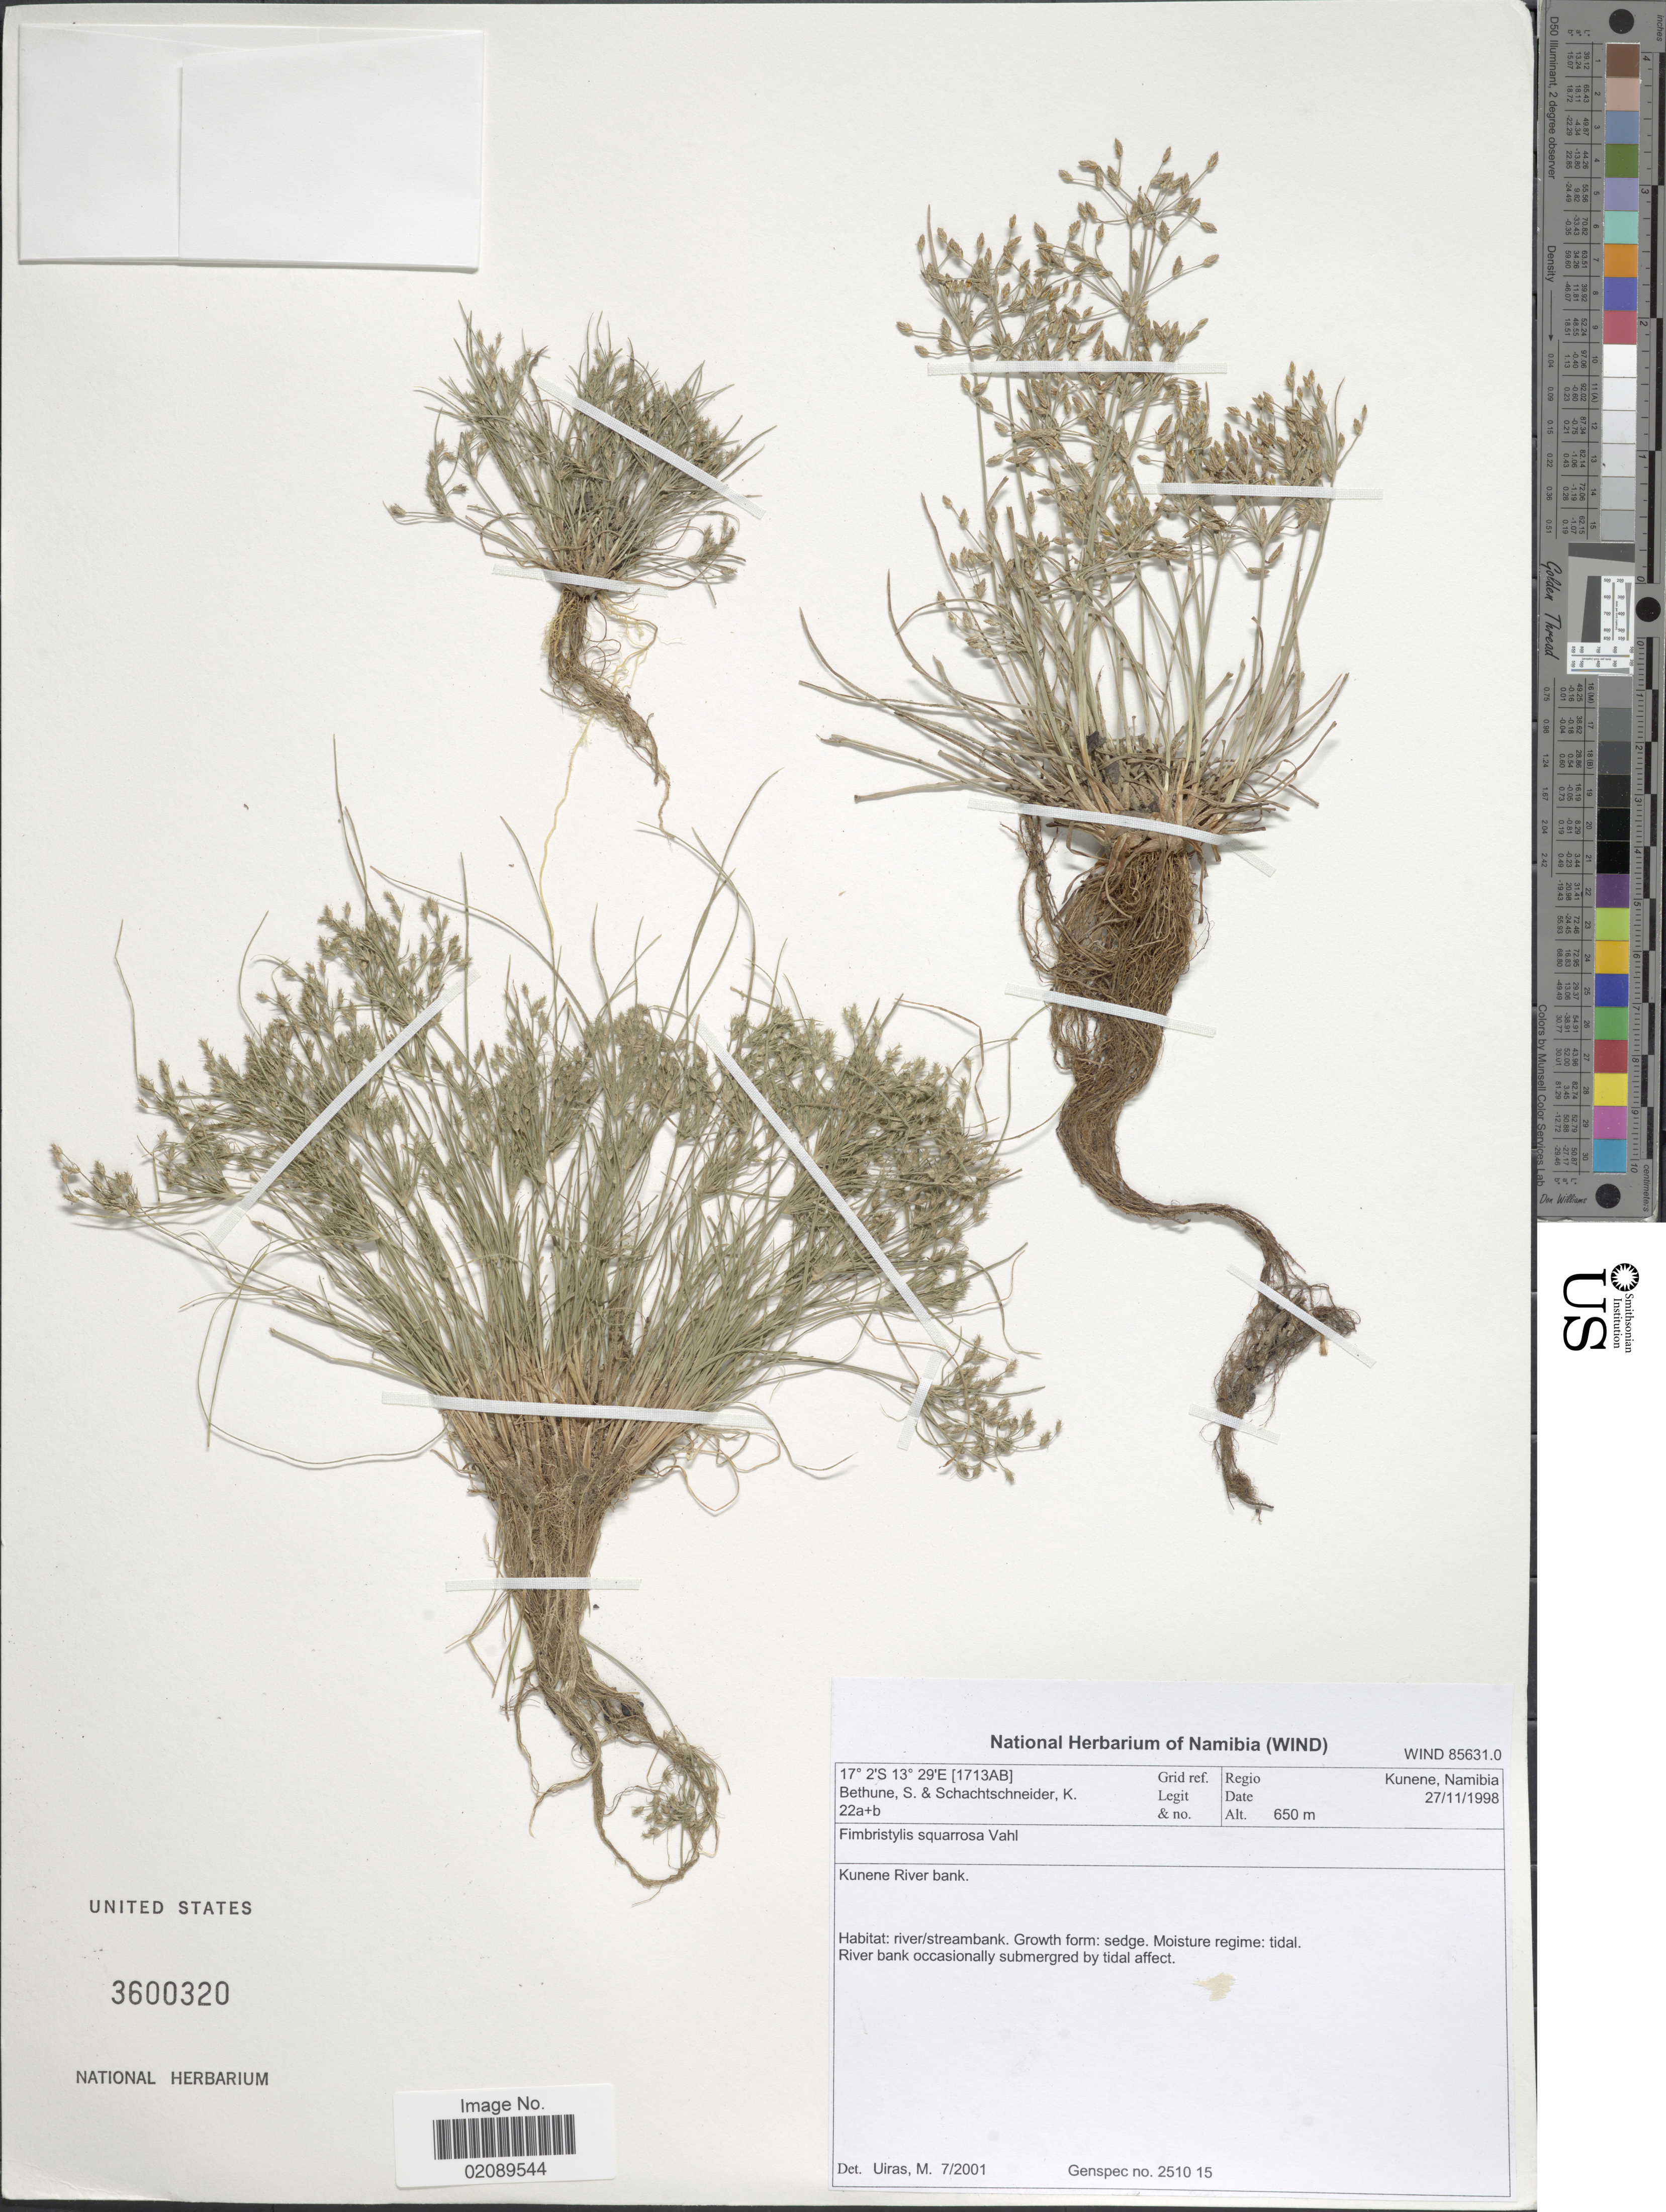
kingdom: Plantae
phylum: Tracheophyta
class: Liliopsida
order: Poales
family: Cyperaceae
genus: Fimbristylis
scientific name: Fimbristylis squarrosa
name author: Vahl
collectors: S. Bethune & L. Schachnowitz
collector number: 22ab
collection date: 1998-11-27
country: Namibia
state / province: Kunene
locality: Kunene River bank, river/ streambank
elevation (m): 650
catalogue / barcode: US 3600320